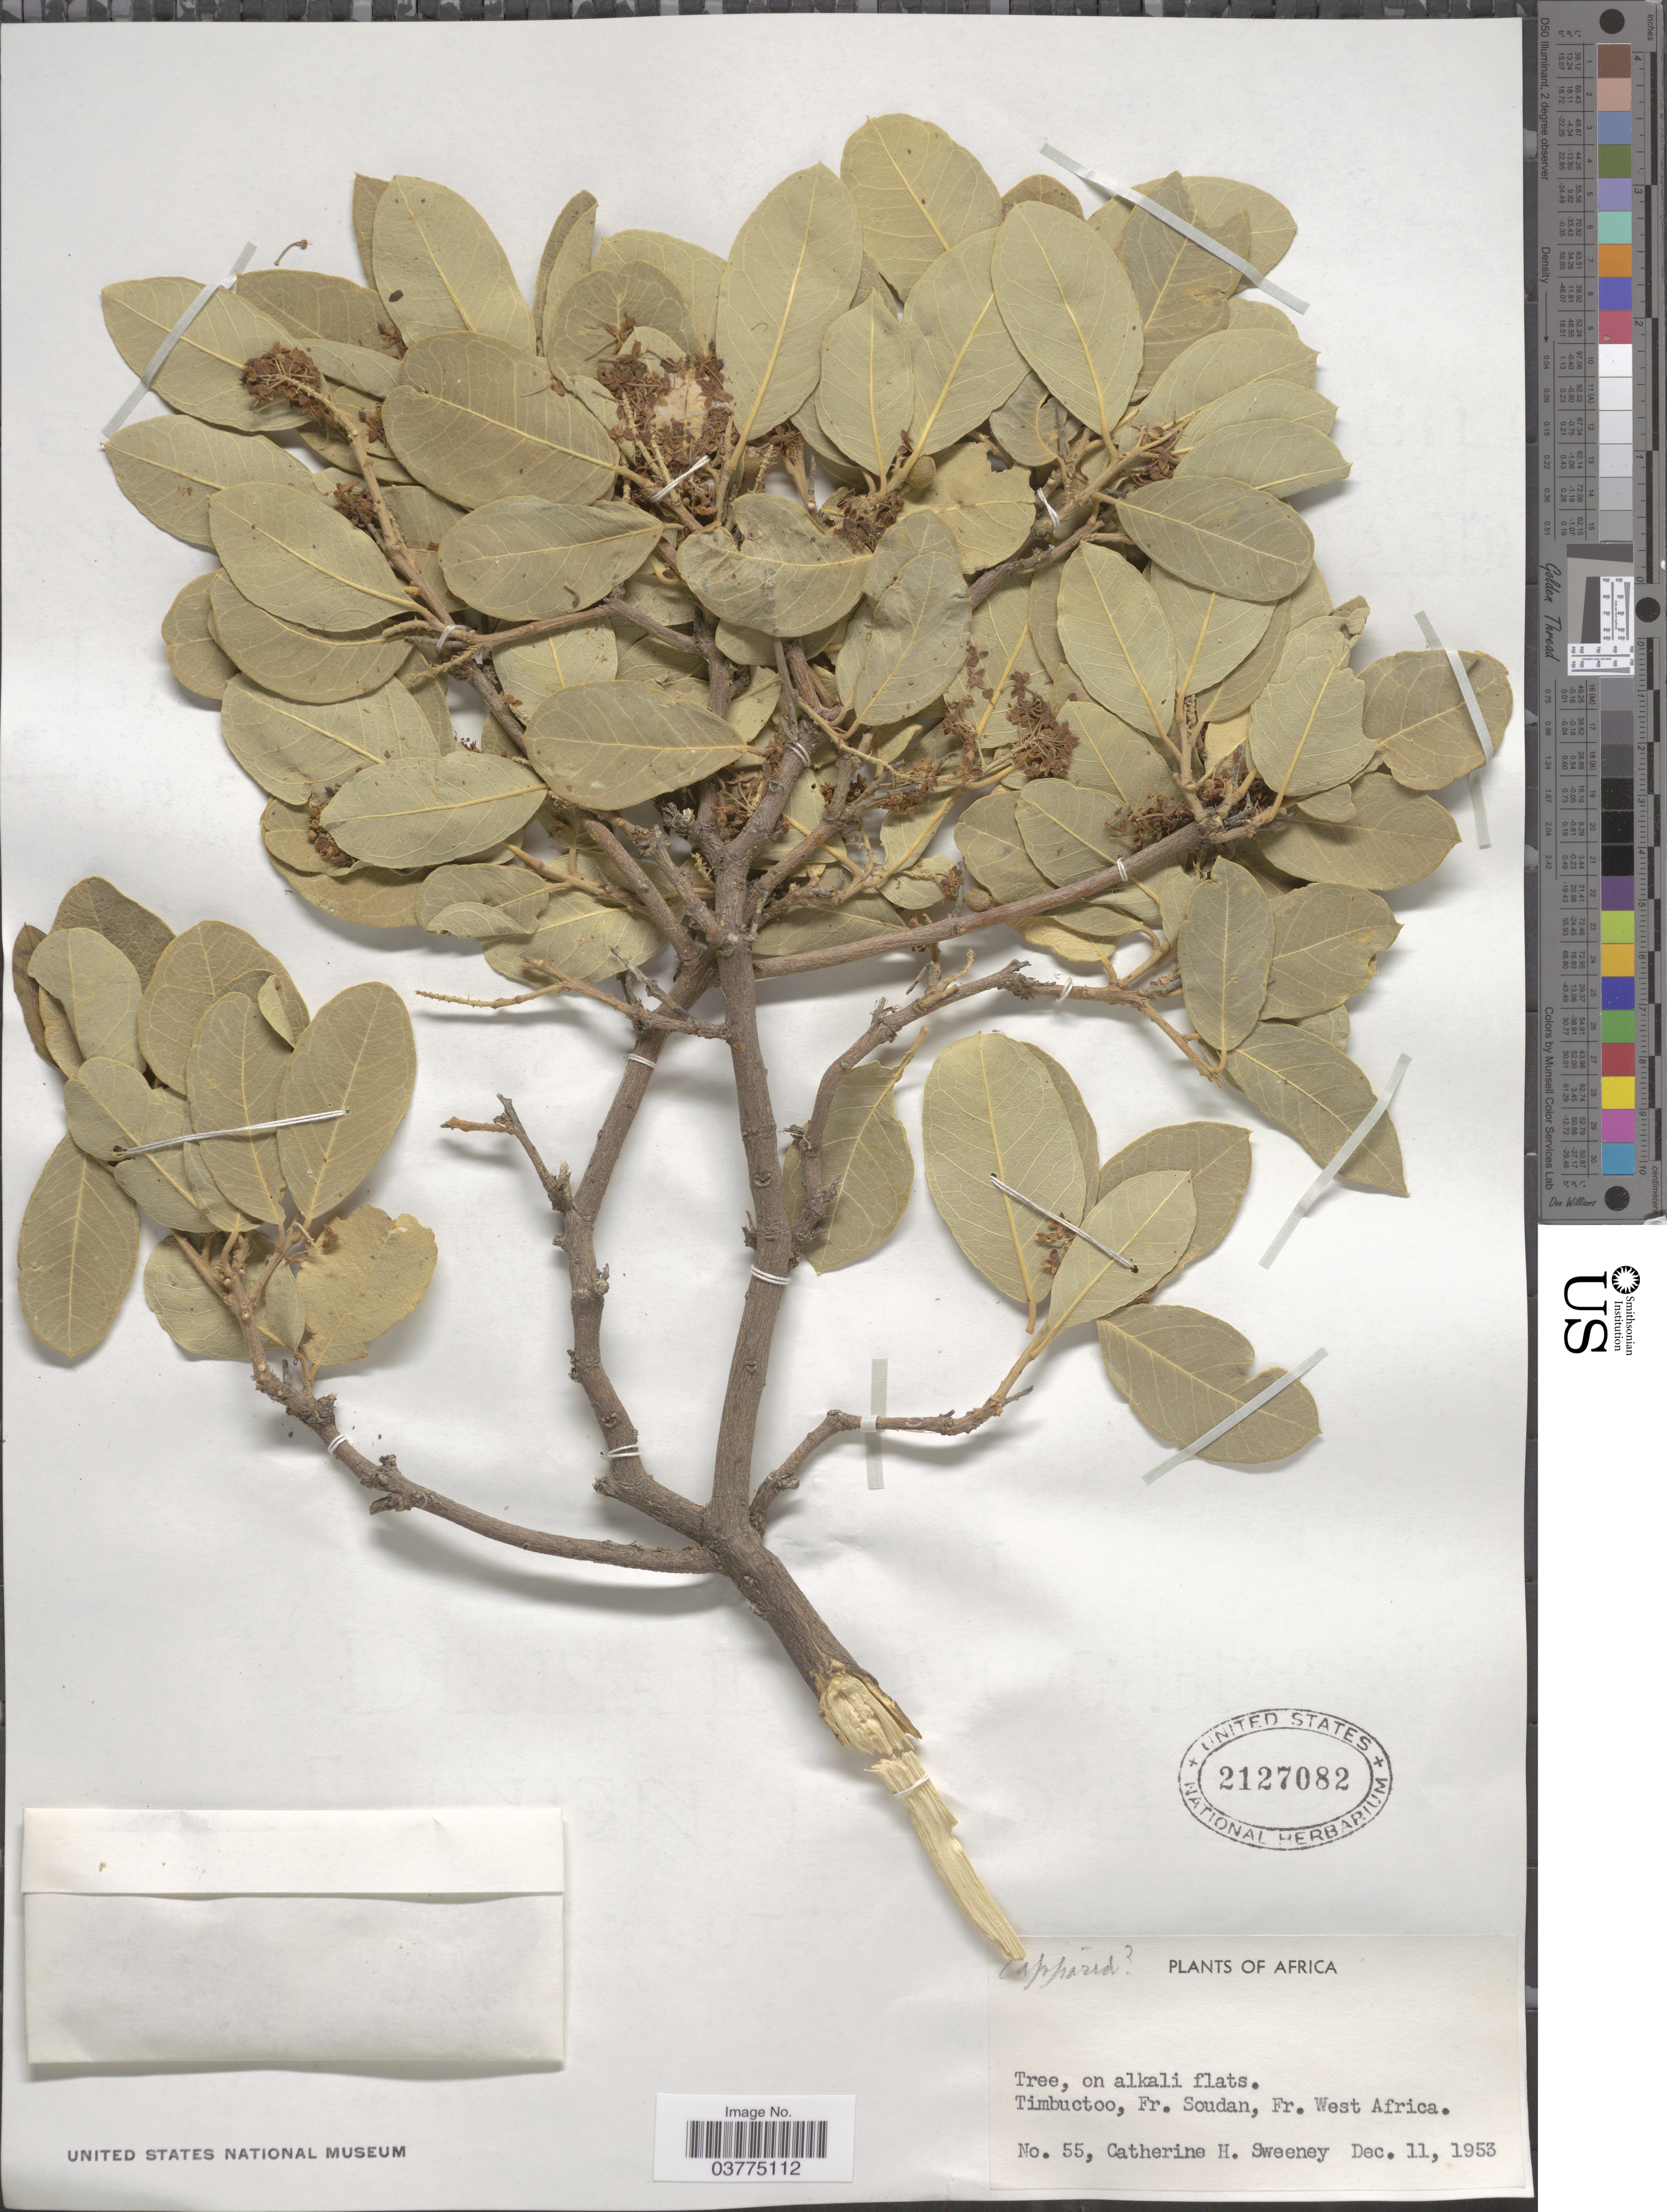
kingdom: Plantae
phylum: Tracheophyta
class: Magnoliopsida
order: Brassicales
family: Capparaceae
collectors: C. Sweeney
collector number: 55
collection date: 1953-12-11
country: Mali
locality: Timbuctoo, Fr. Soudan, Fr. West Africa.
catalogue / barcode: US 2127082